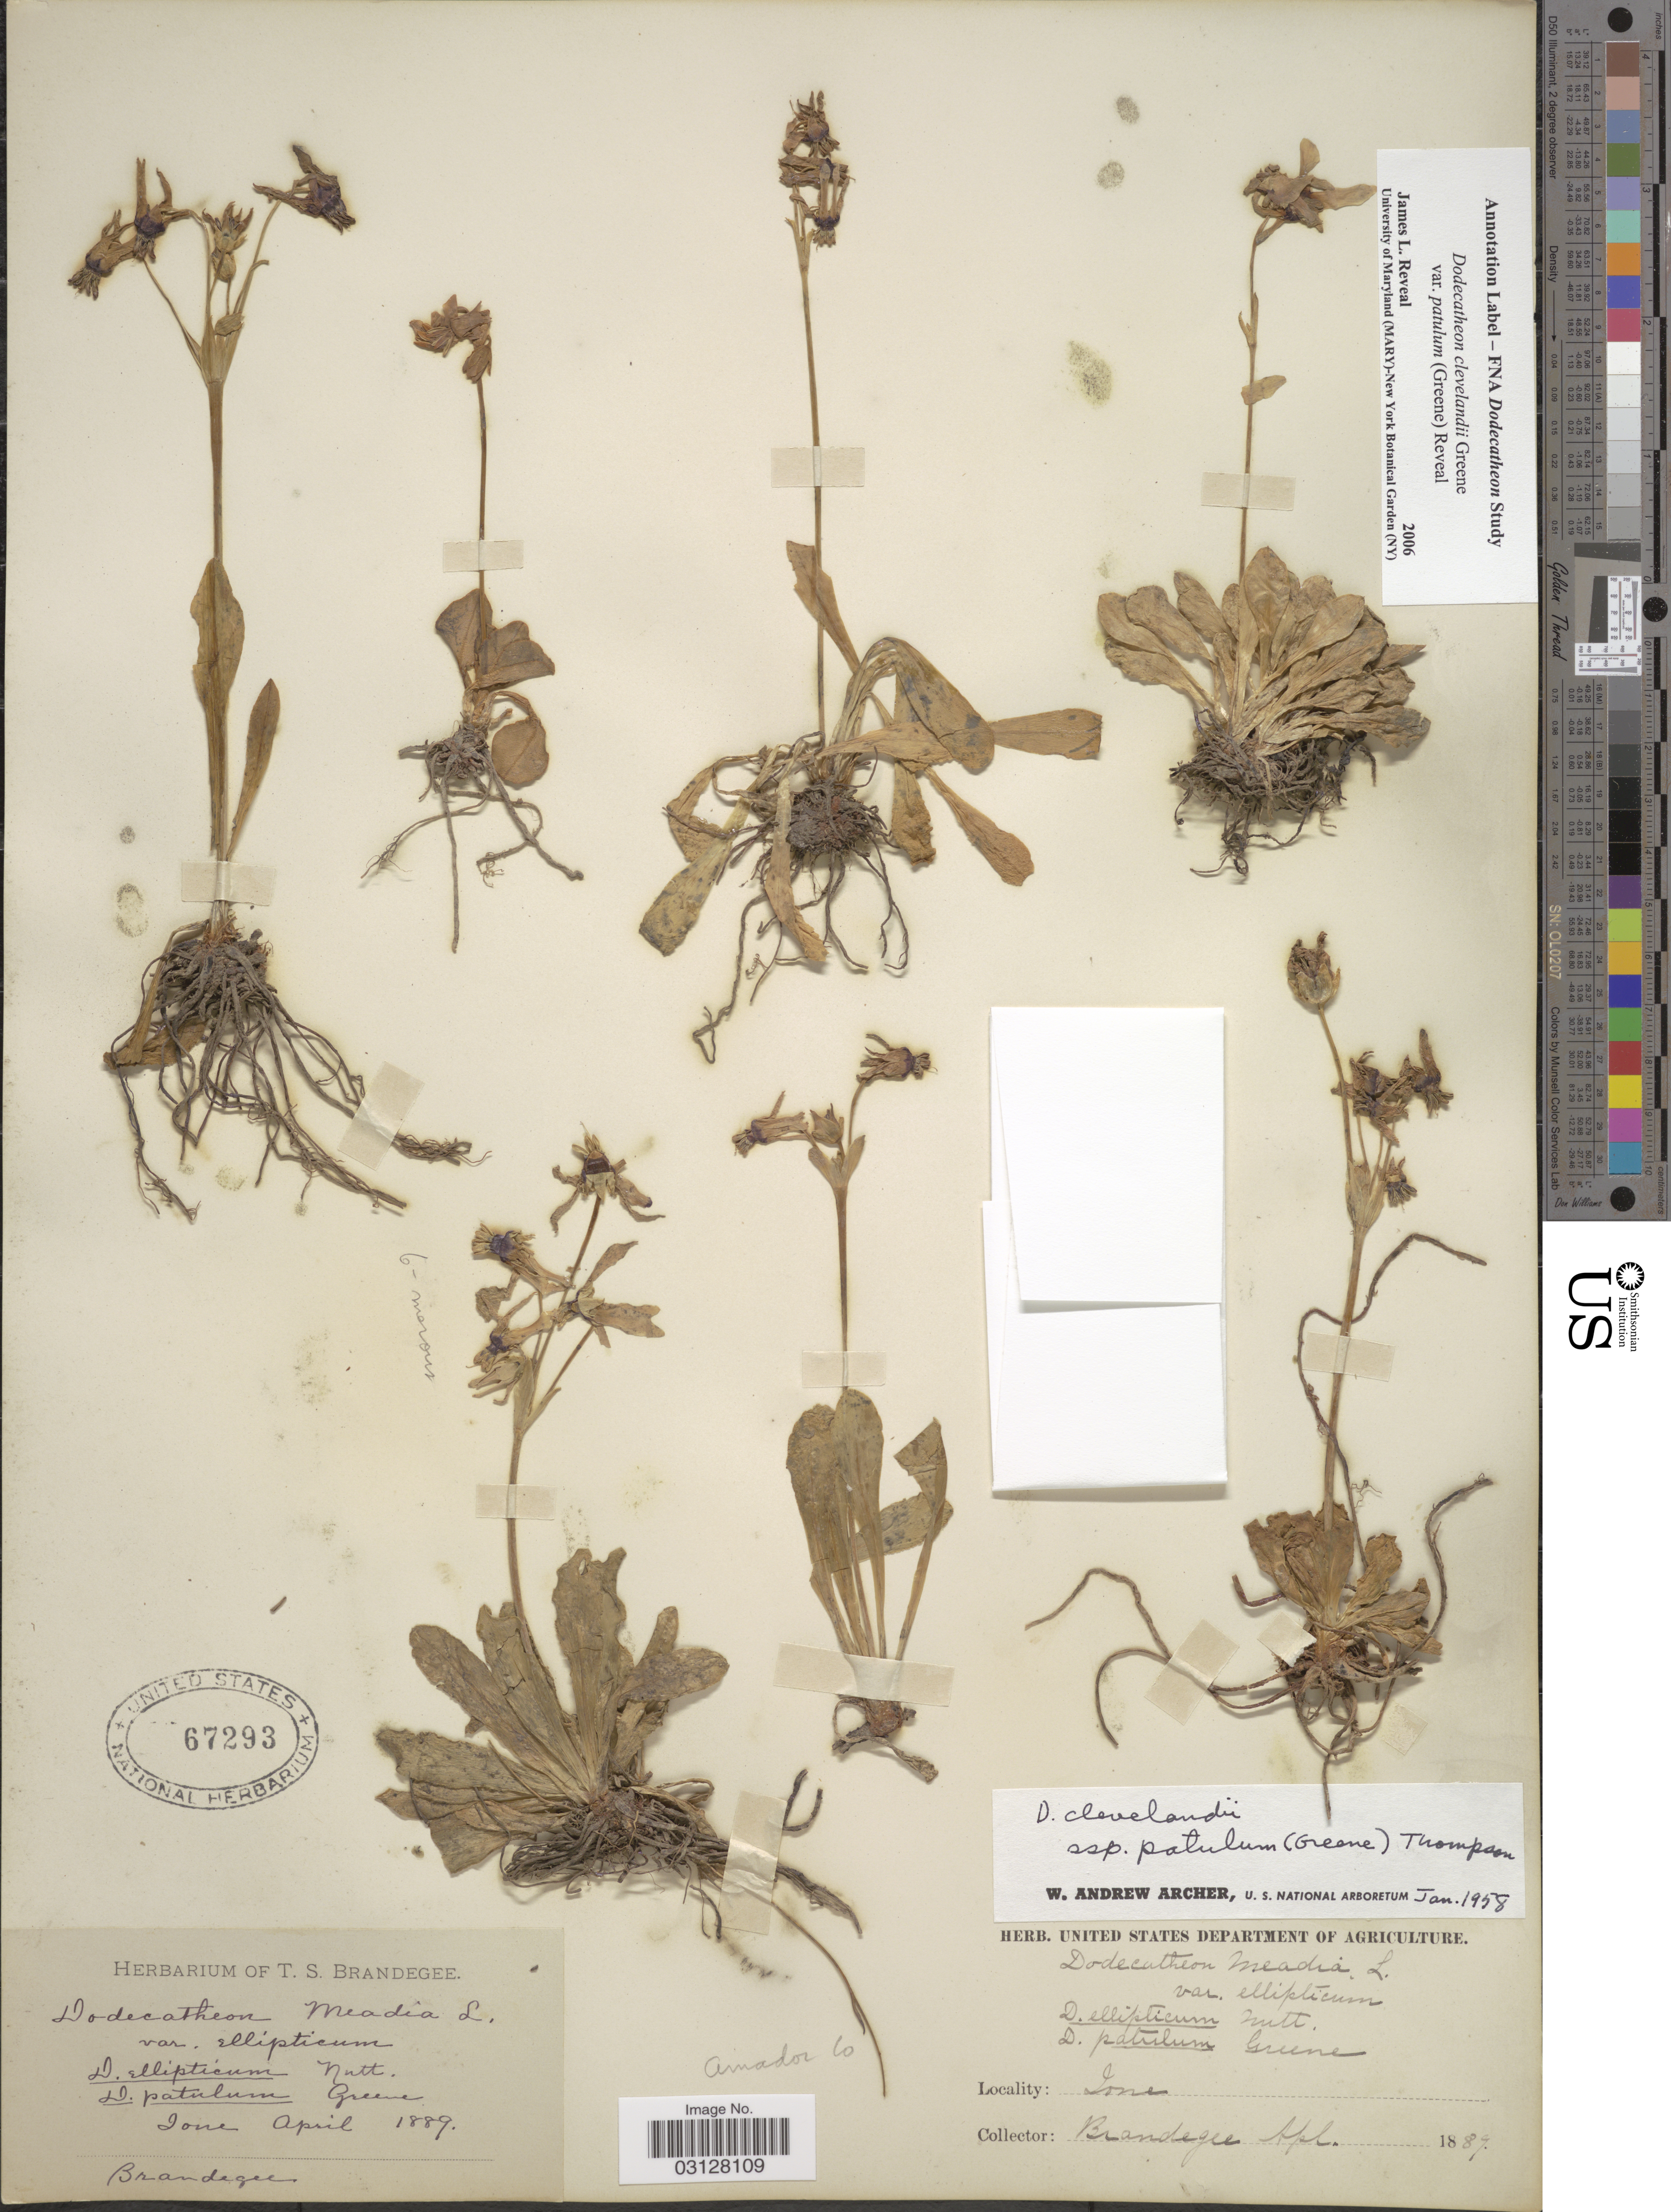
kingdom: Plantae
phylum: Tracheophyta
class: Magnoliopsida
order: Ericales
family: Primulaceae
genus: Dodecatheon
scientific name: Dodecatheon clevelandii var. patulum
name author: (Kuntze) Reveal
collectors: T. S. Brandegee (herbarium)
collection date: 1889-04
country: United States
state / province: California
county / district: Amador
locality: Ione, Amador Co.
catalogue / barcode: US 67293